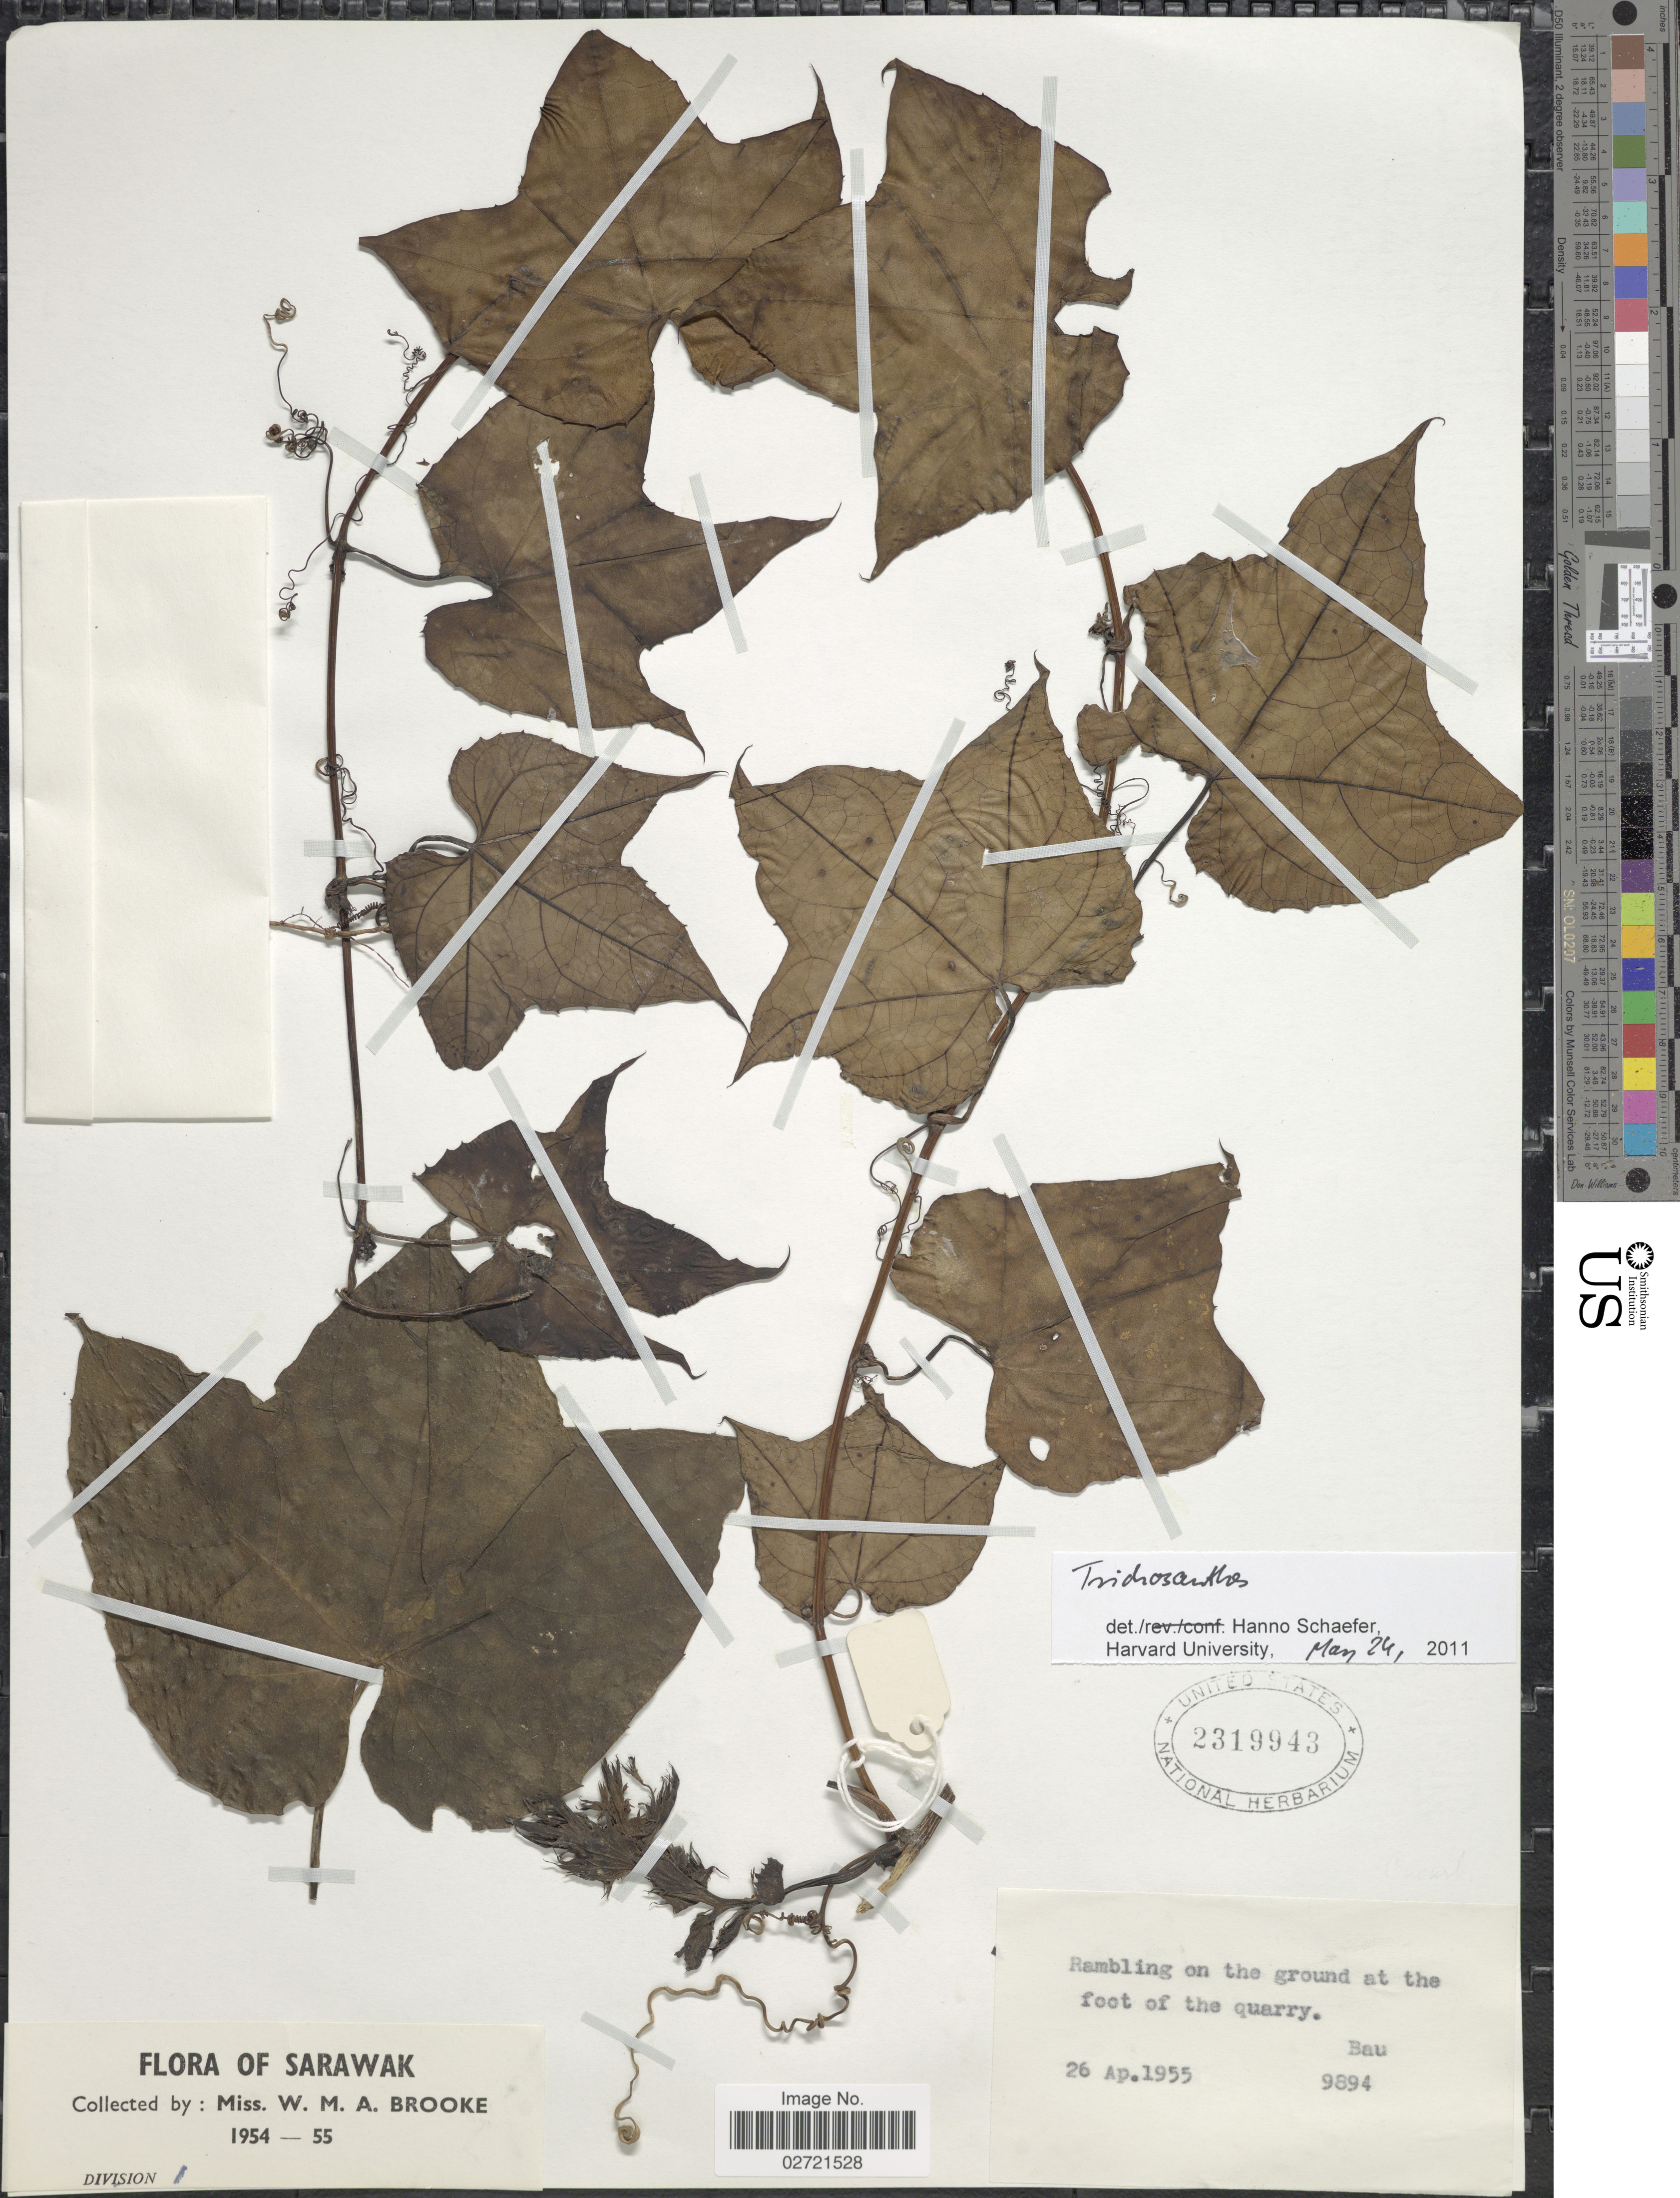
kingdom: Plantae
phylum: Tracheophyta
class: Magnoliopsida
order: Cucurbitales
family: Cucurbitaceae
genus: Trichosanthes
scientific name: Trichosanthes sp.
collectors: W. Brooke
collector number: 9894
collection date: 1955-04-26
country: Malaysia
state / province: Sarawak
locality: Sarawak, Rambling on the ground at the foot of the quarry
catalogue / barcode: US 2319943